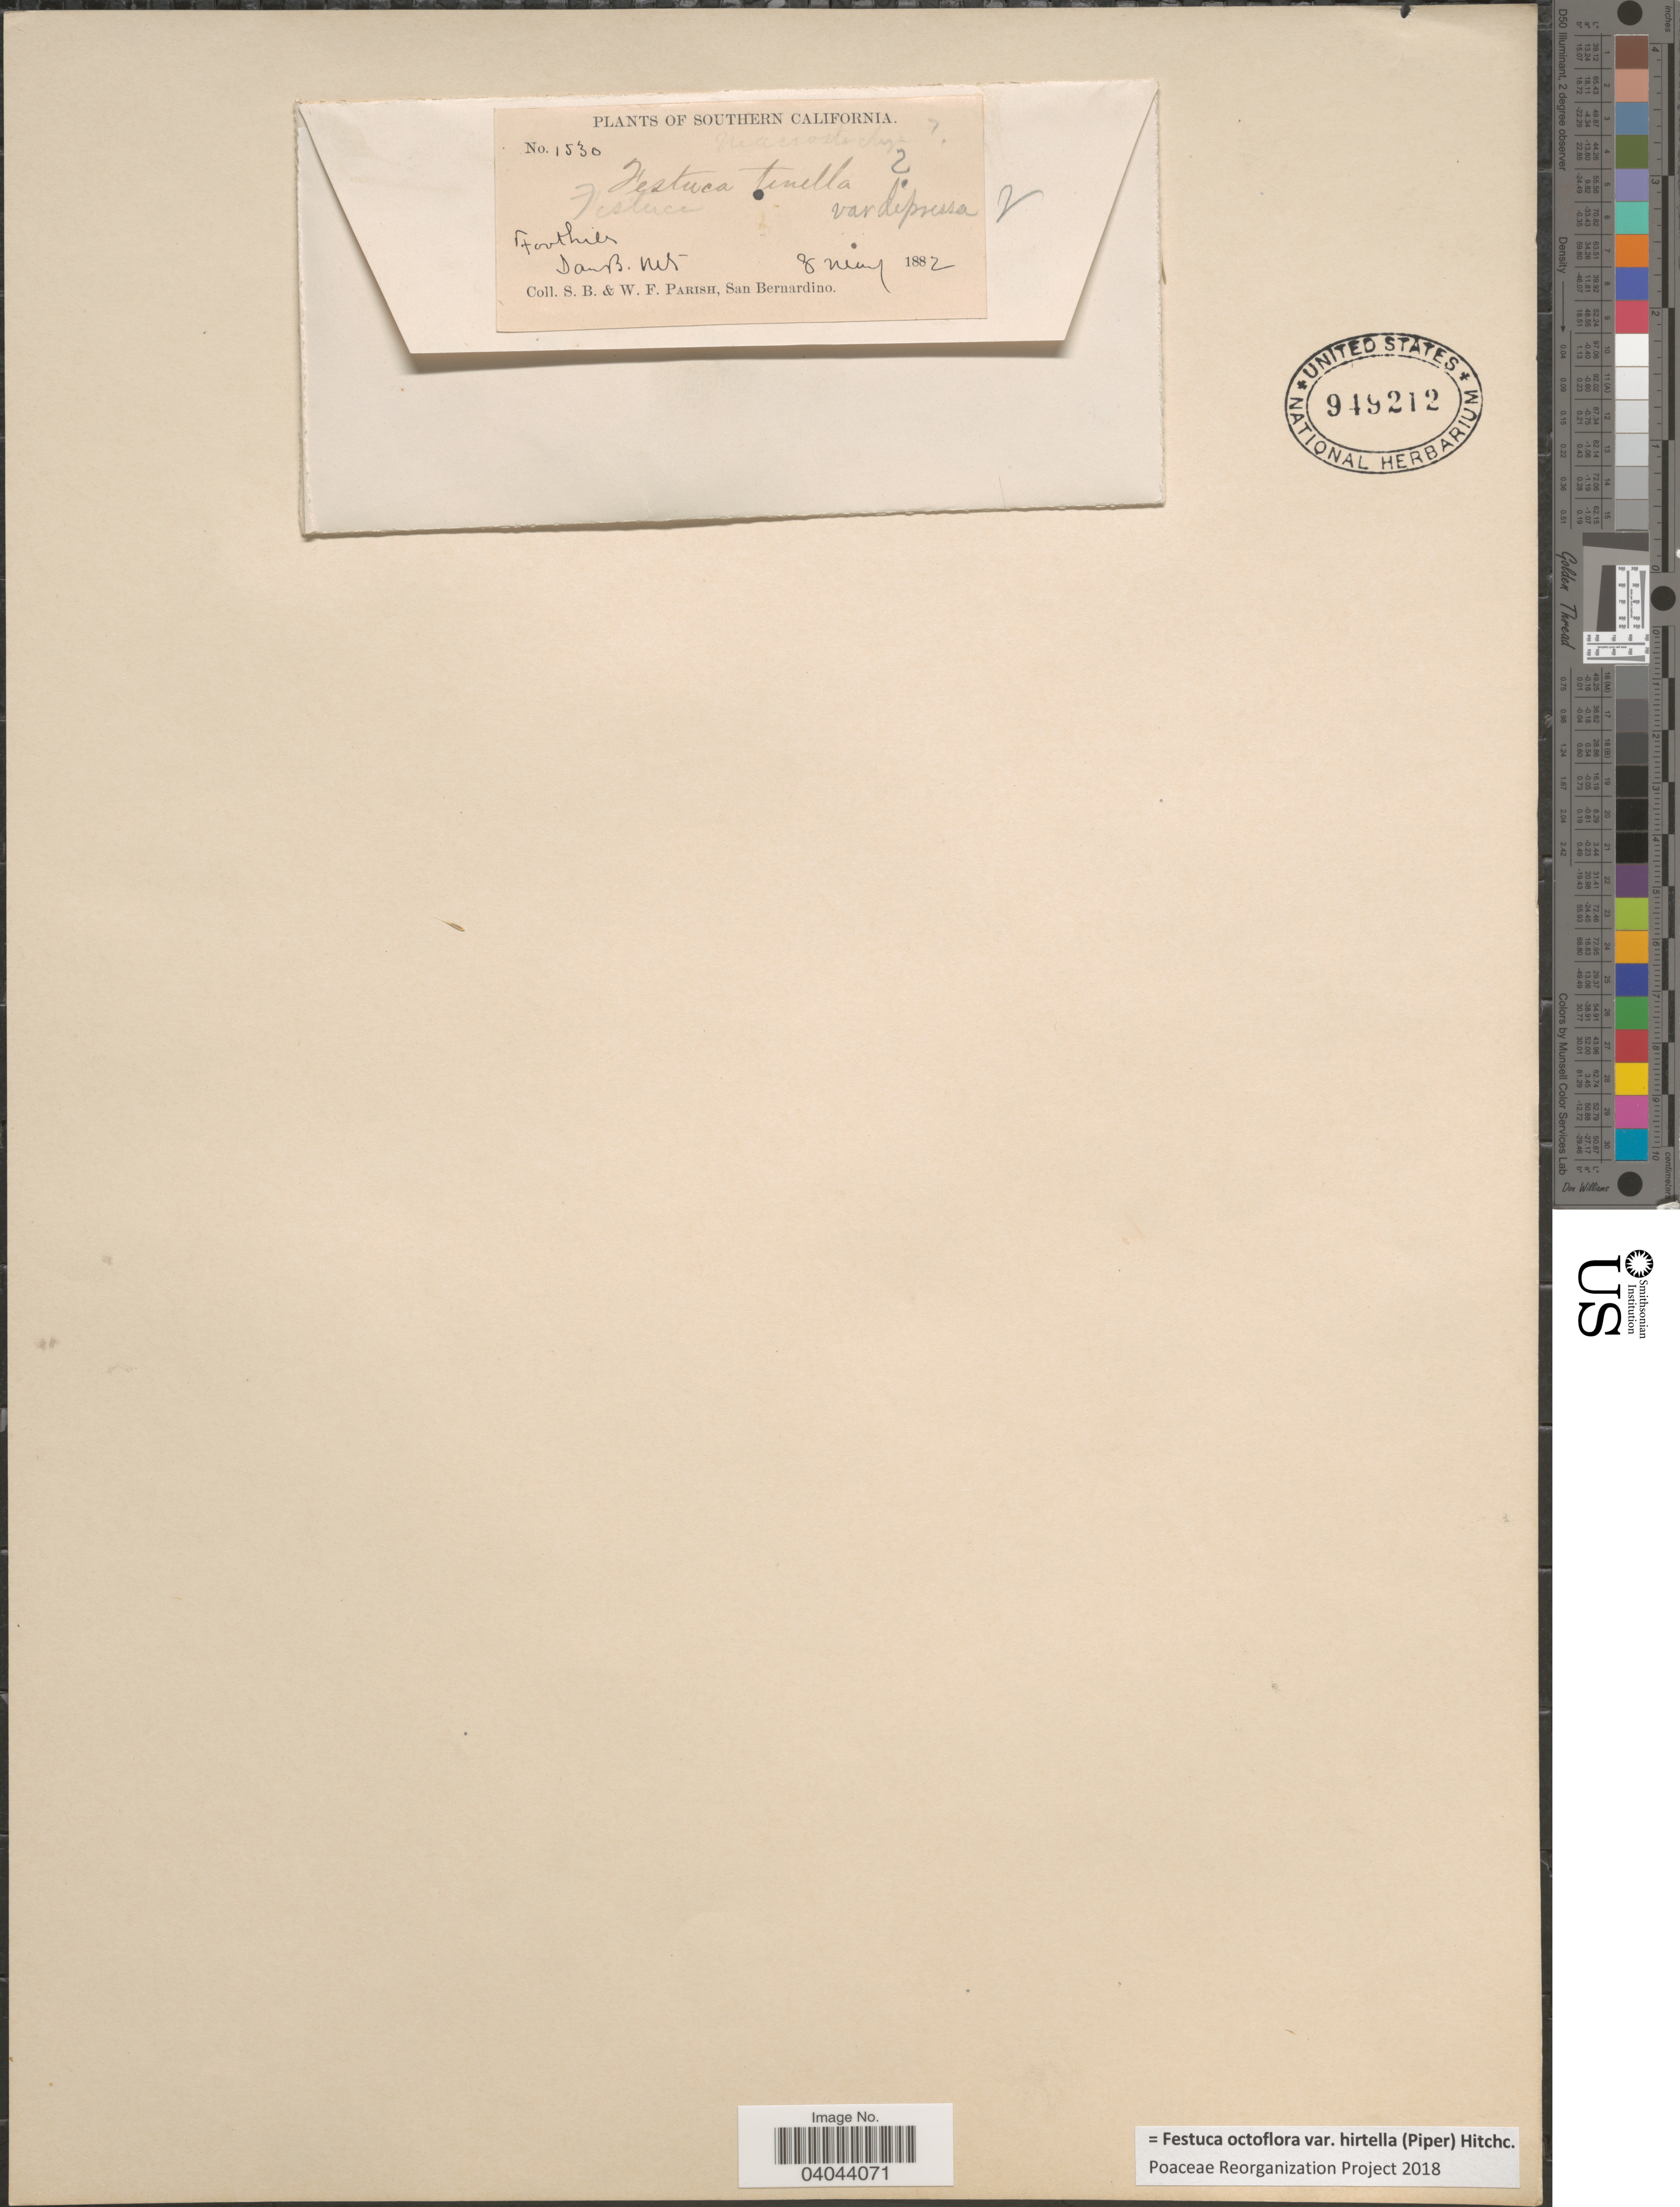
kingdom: Plantae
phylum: Tracheophyta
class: Liliopsida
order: Poales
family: Poaceae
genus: Festuca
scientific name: Festuca octoflora var. hirtella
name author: Piper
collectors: S. B. Parish & W. F. Parish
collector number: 1530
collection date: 1882-05-08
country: United States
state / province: California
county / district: San Bernardino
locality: Southern California. Foot hills. San Bernardino Mts.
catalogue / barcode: US 949212